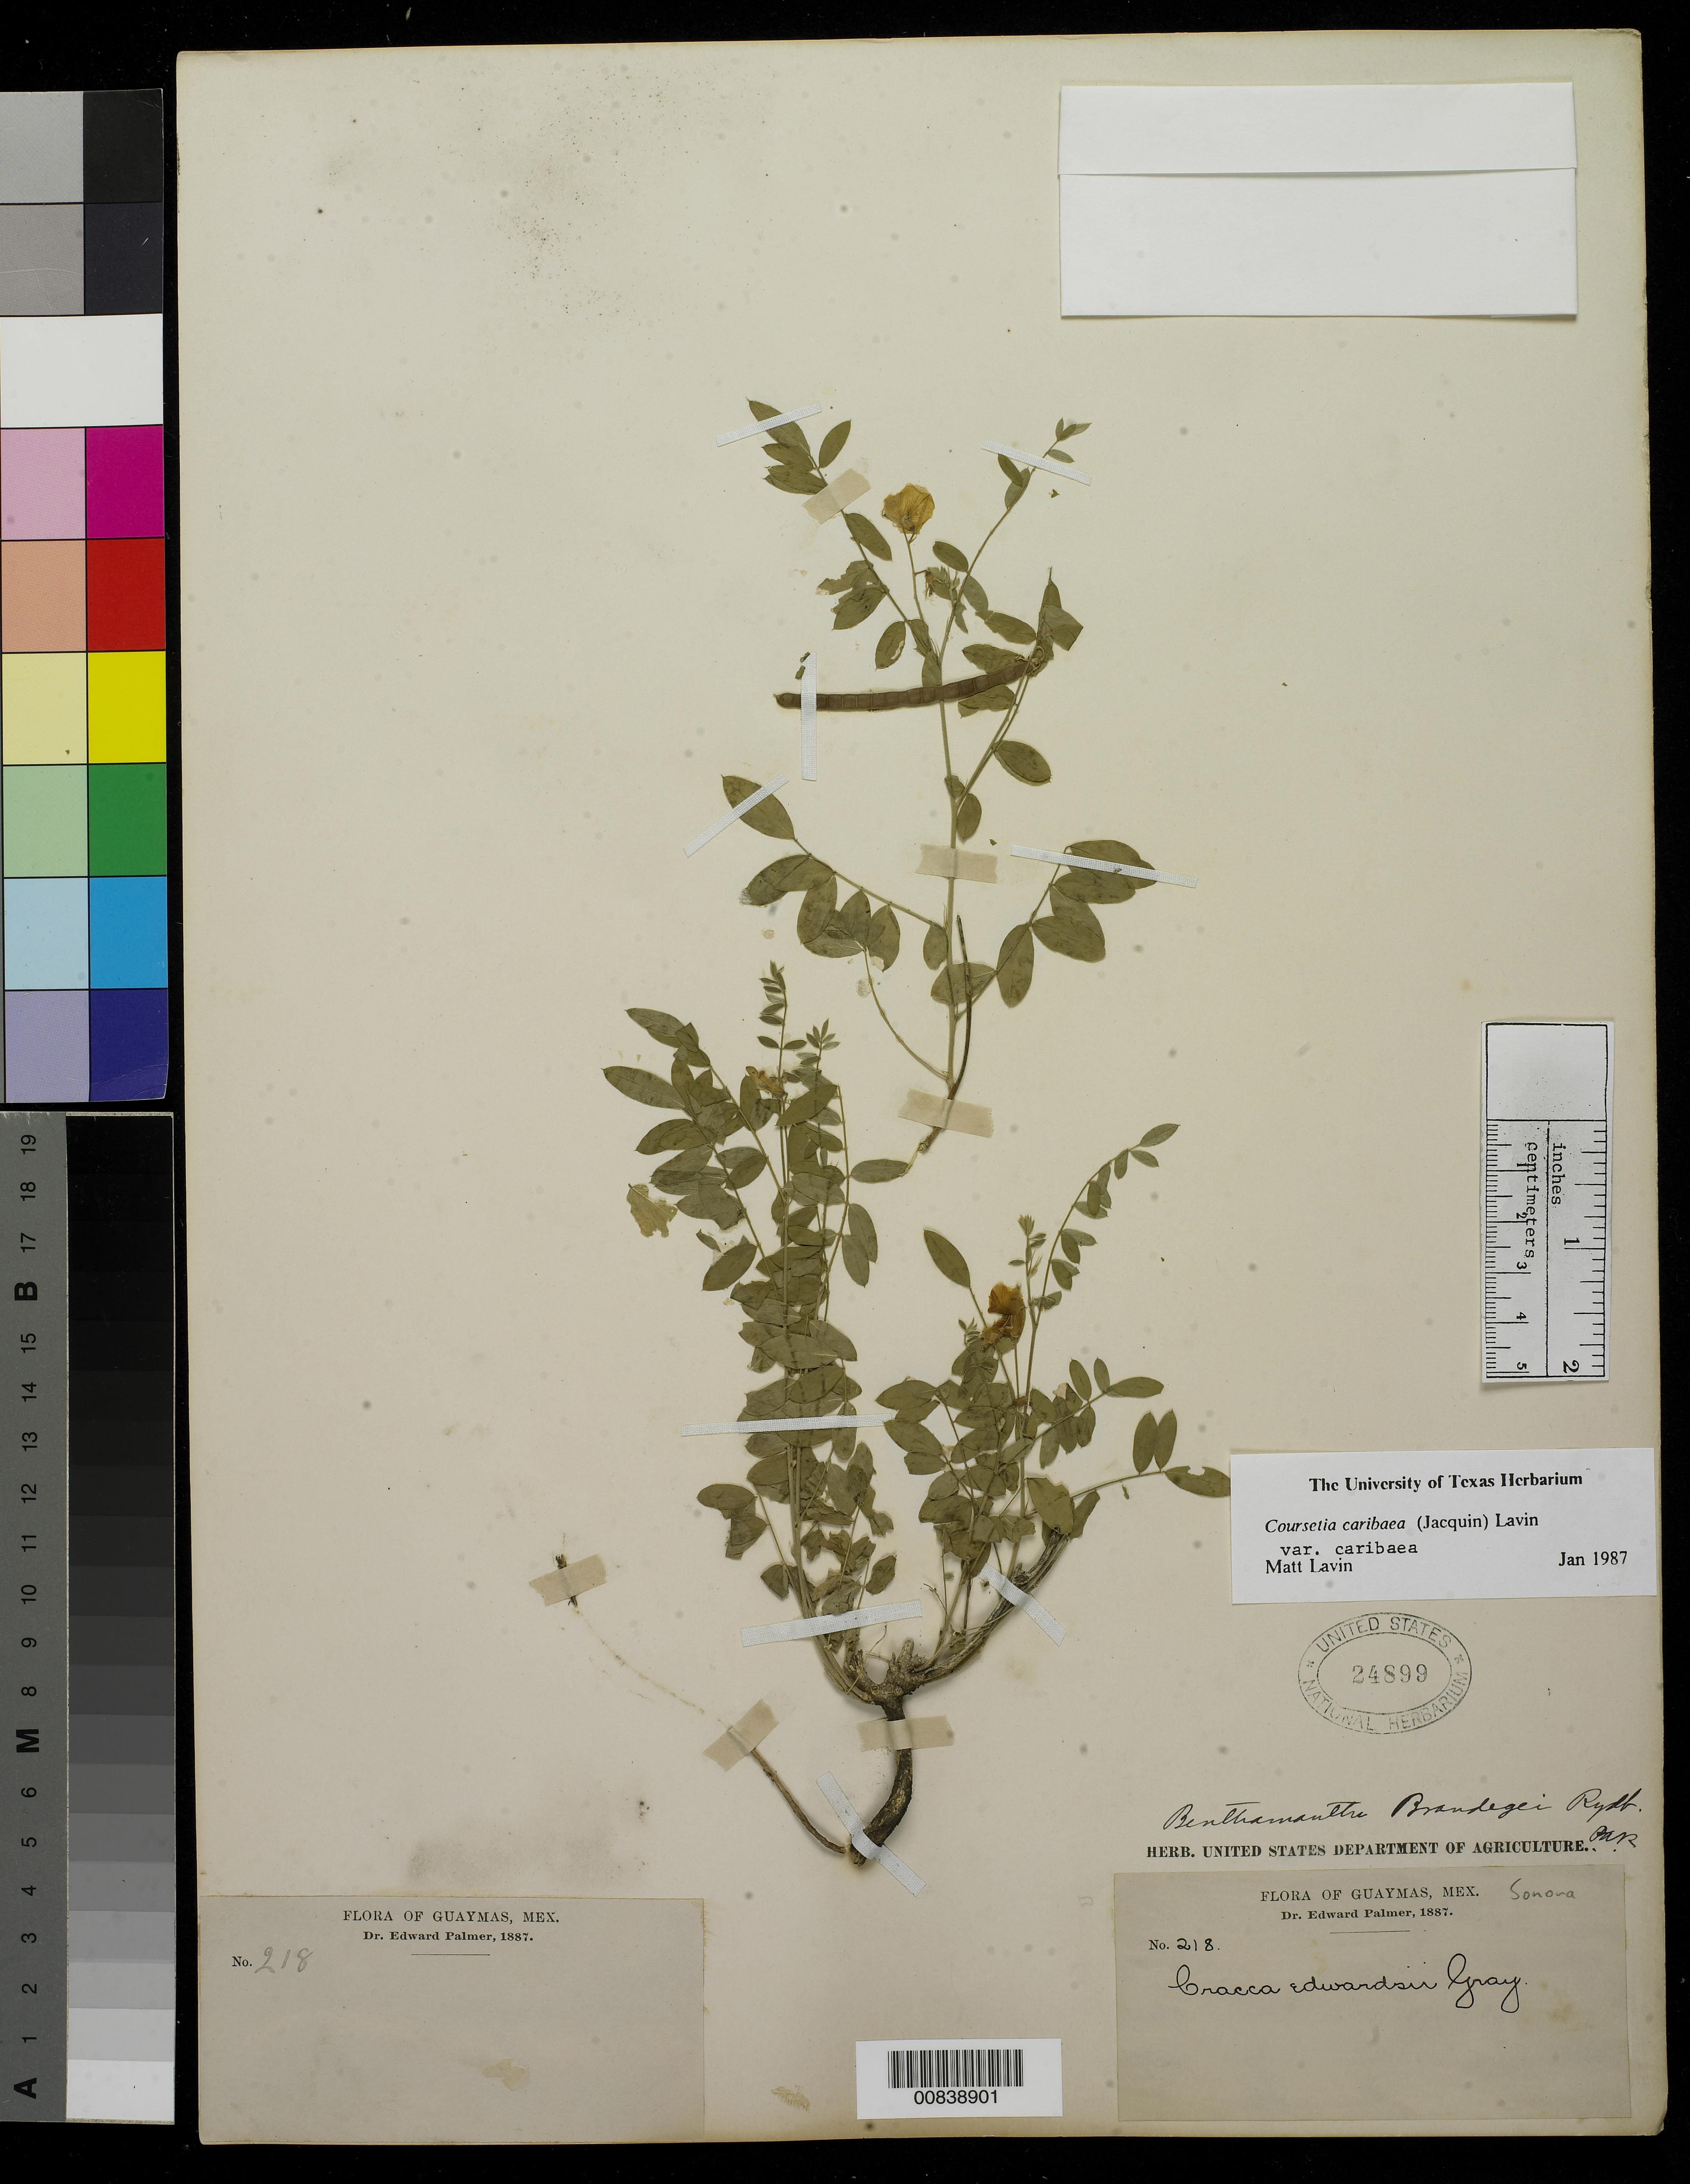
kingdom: Plantae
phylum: Tracheophyta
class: Magnoliopsida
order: Fabales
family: Fabaceae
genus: Coursetia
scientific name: Coursetia caribaea var. caribaea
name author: (Jacq.) Lavin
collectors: E. Palmer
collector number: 218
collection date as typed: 1887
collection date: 1887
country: Mexico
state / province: Sonora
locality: Guaymas, Sonora.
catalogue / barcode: US 24899